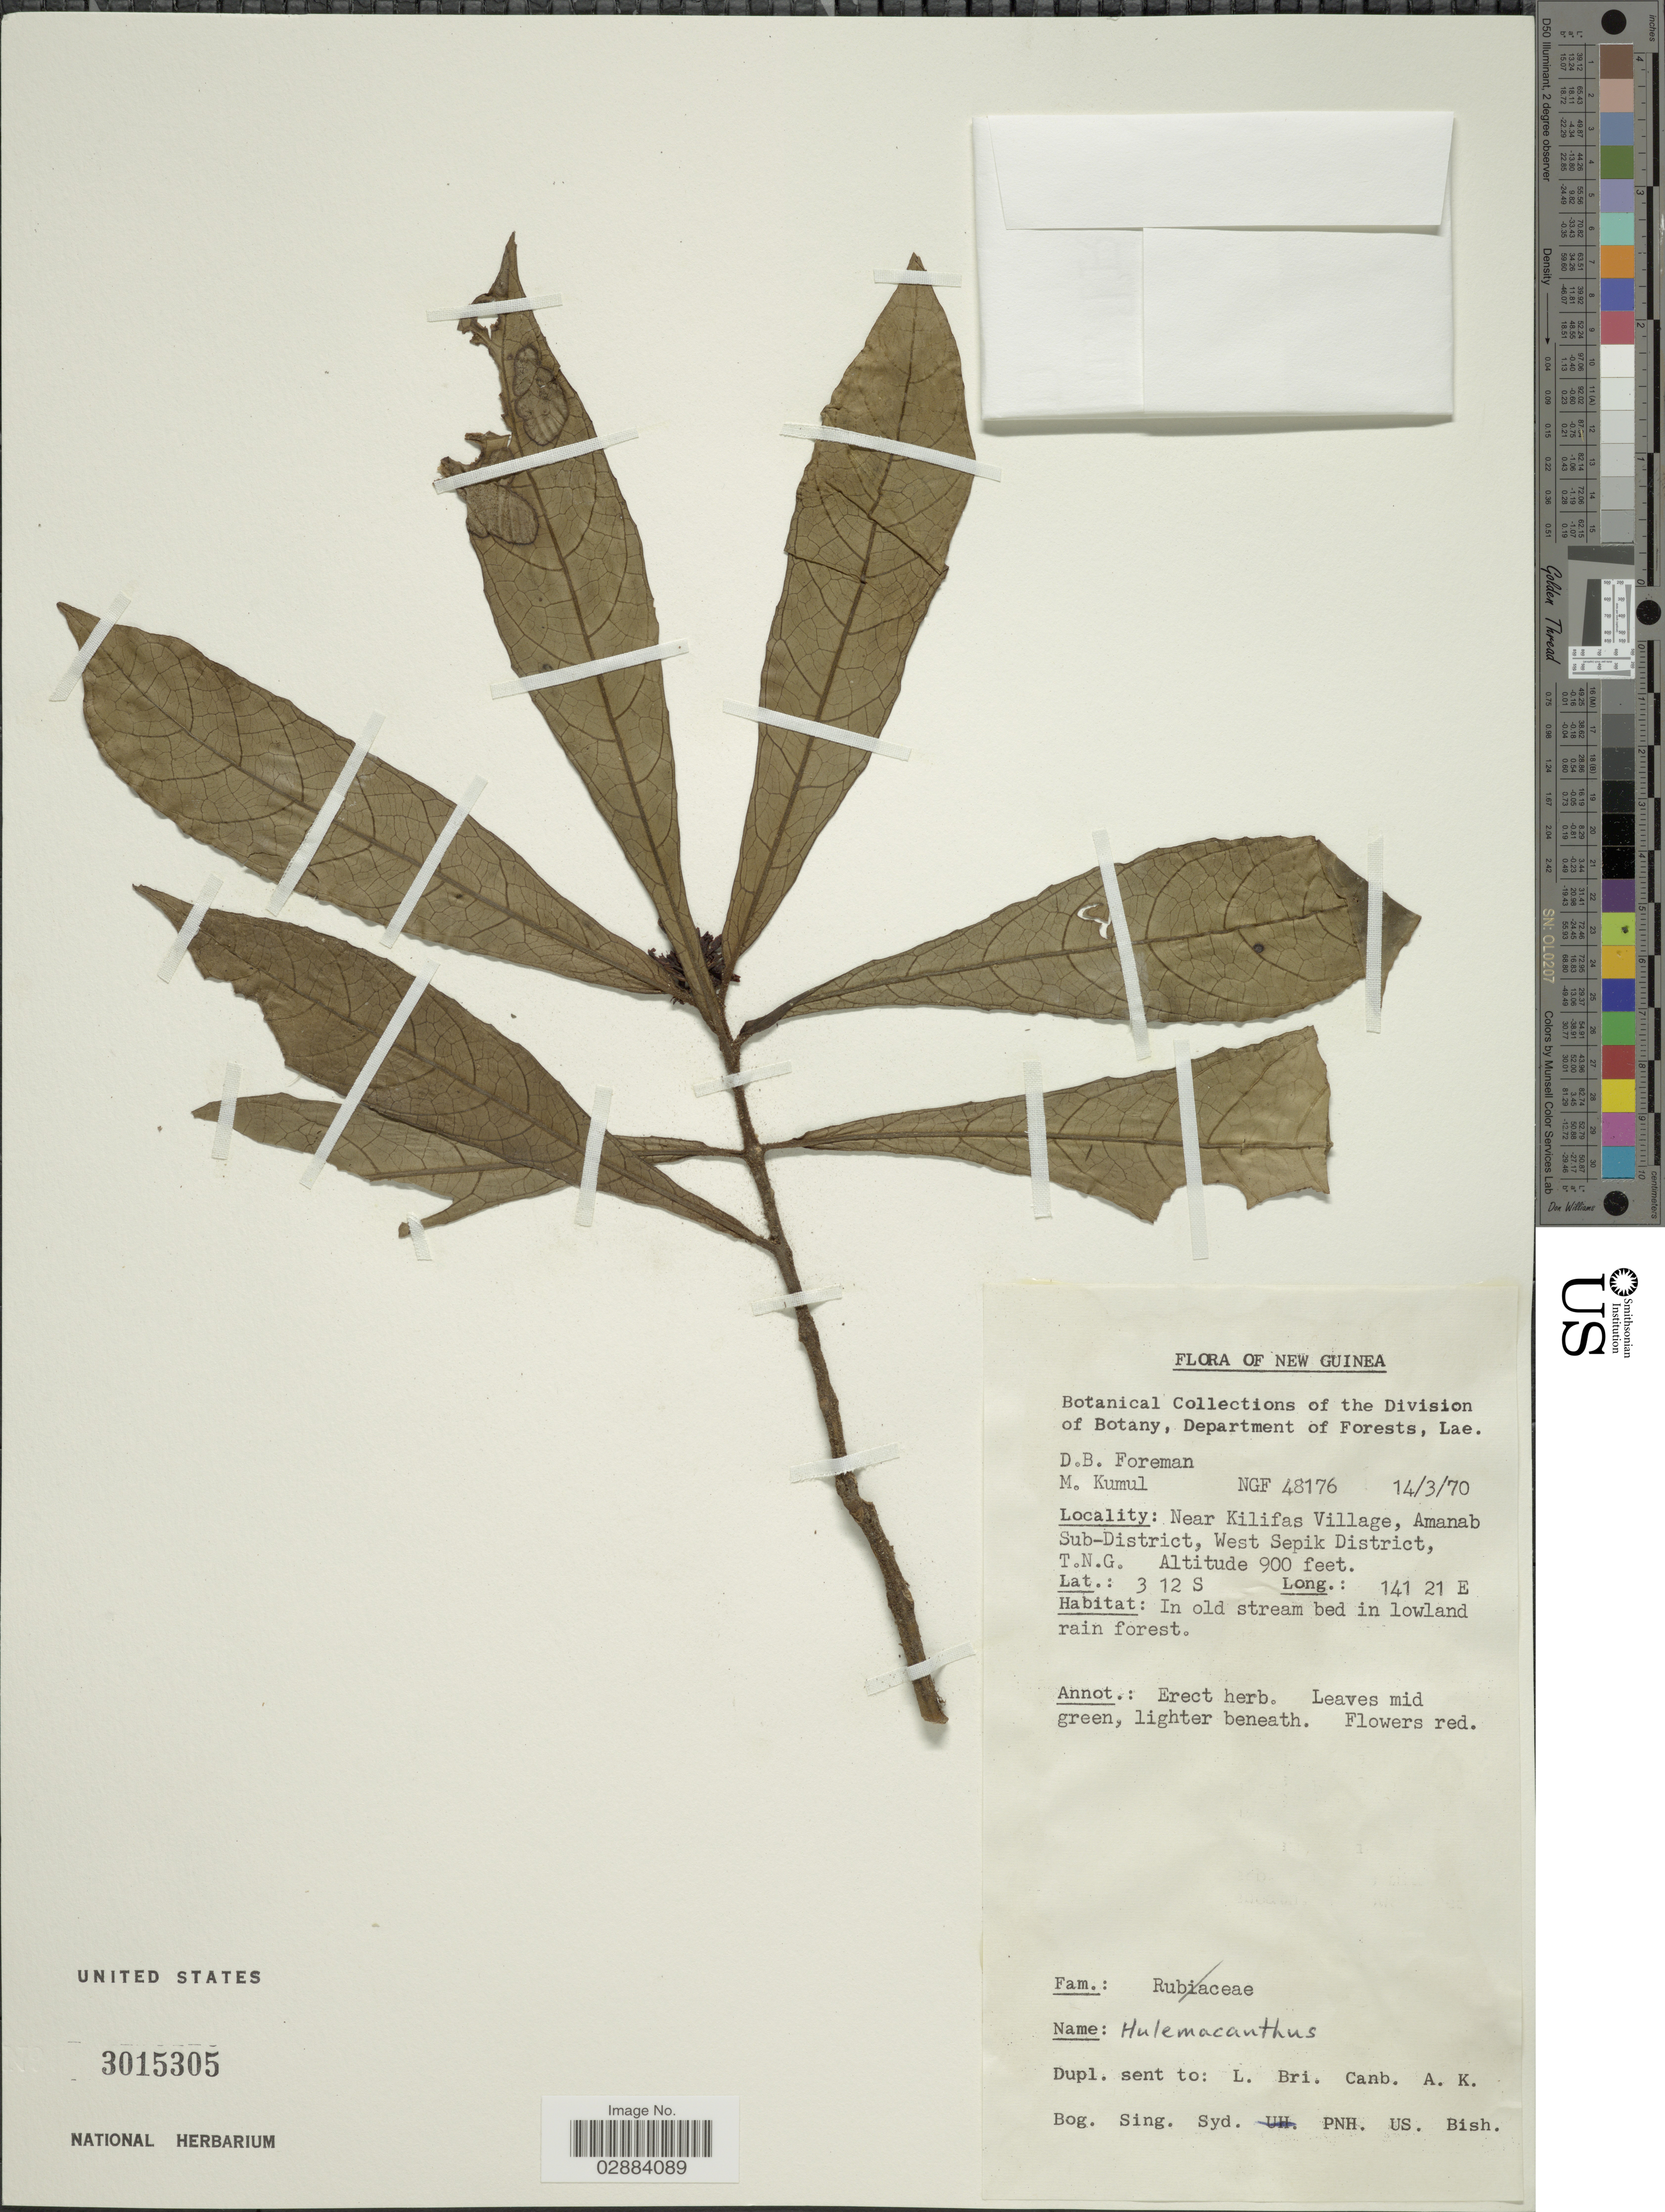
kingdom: Plantae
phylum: Tracheophyta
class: Magnoliopsida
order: Lamiales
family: Acanthaceae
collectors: D. Foreman & M. Kumul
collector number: NGF48176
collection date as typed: Transcribed d/m/y: 14/3/70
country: Papua New Guinea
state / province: Sandaun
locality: New Guinea. Near Kilifas Village, Amanab Sub-District, West Sepik District, T. N. G.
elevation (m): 274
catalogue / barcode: US 3015305